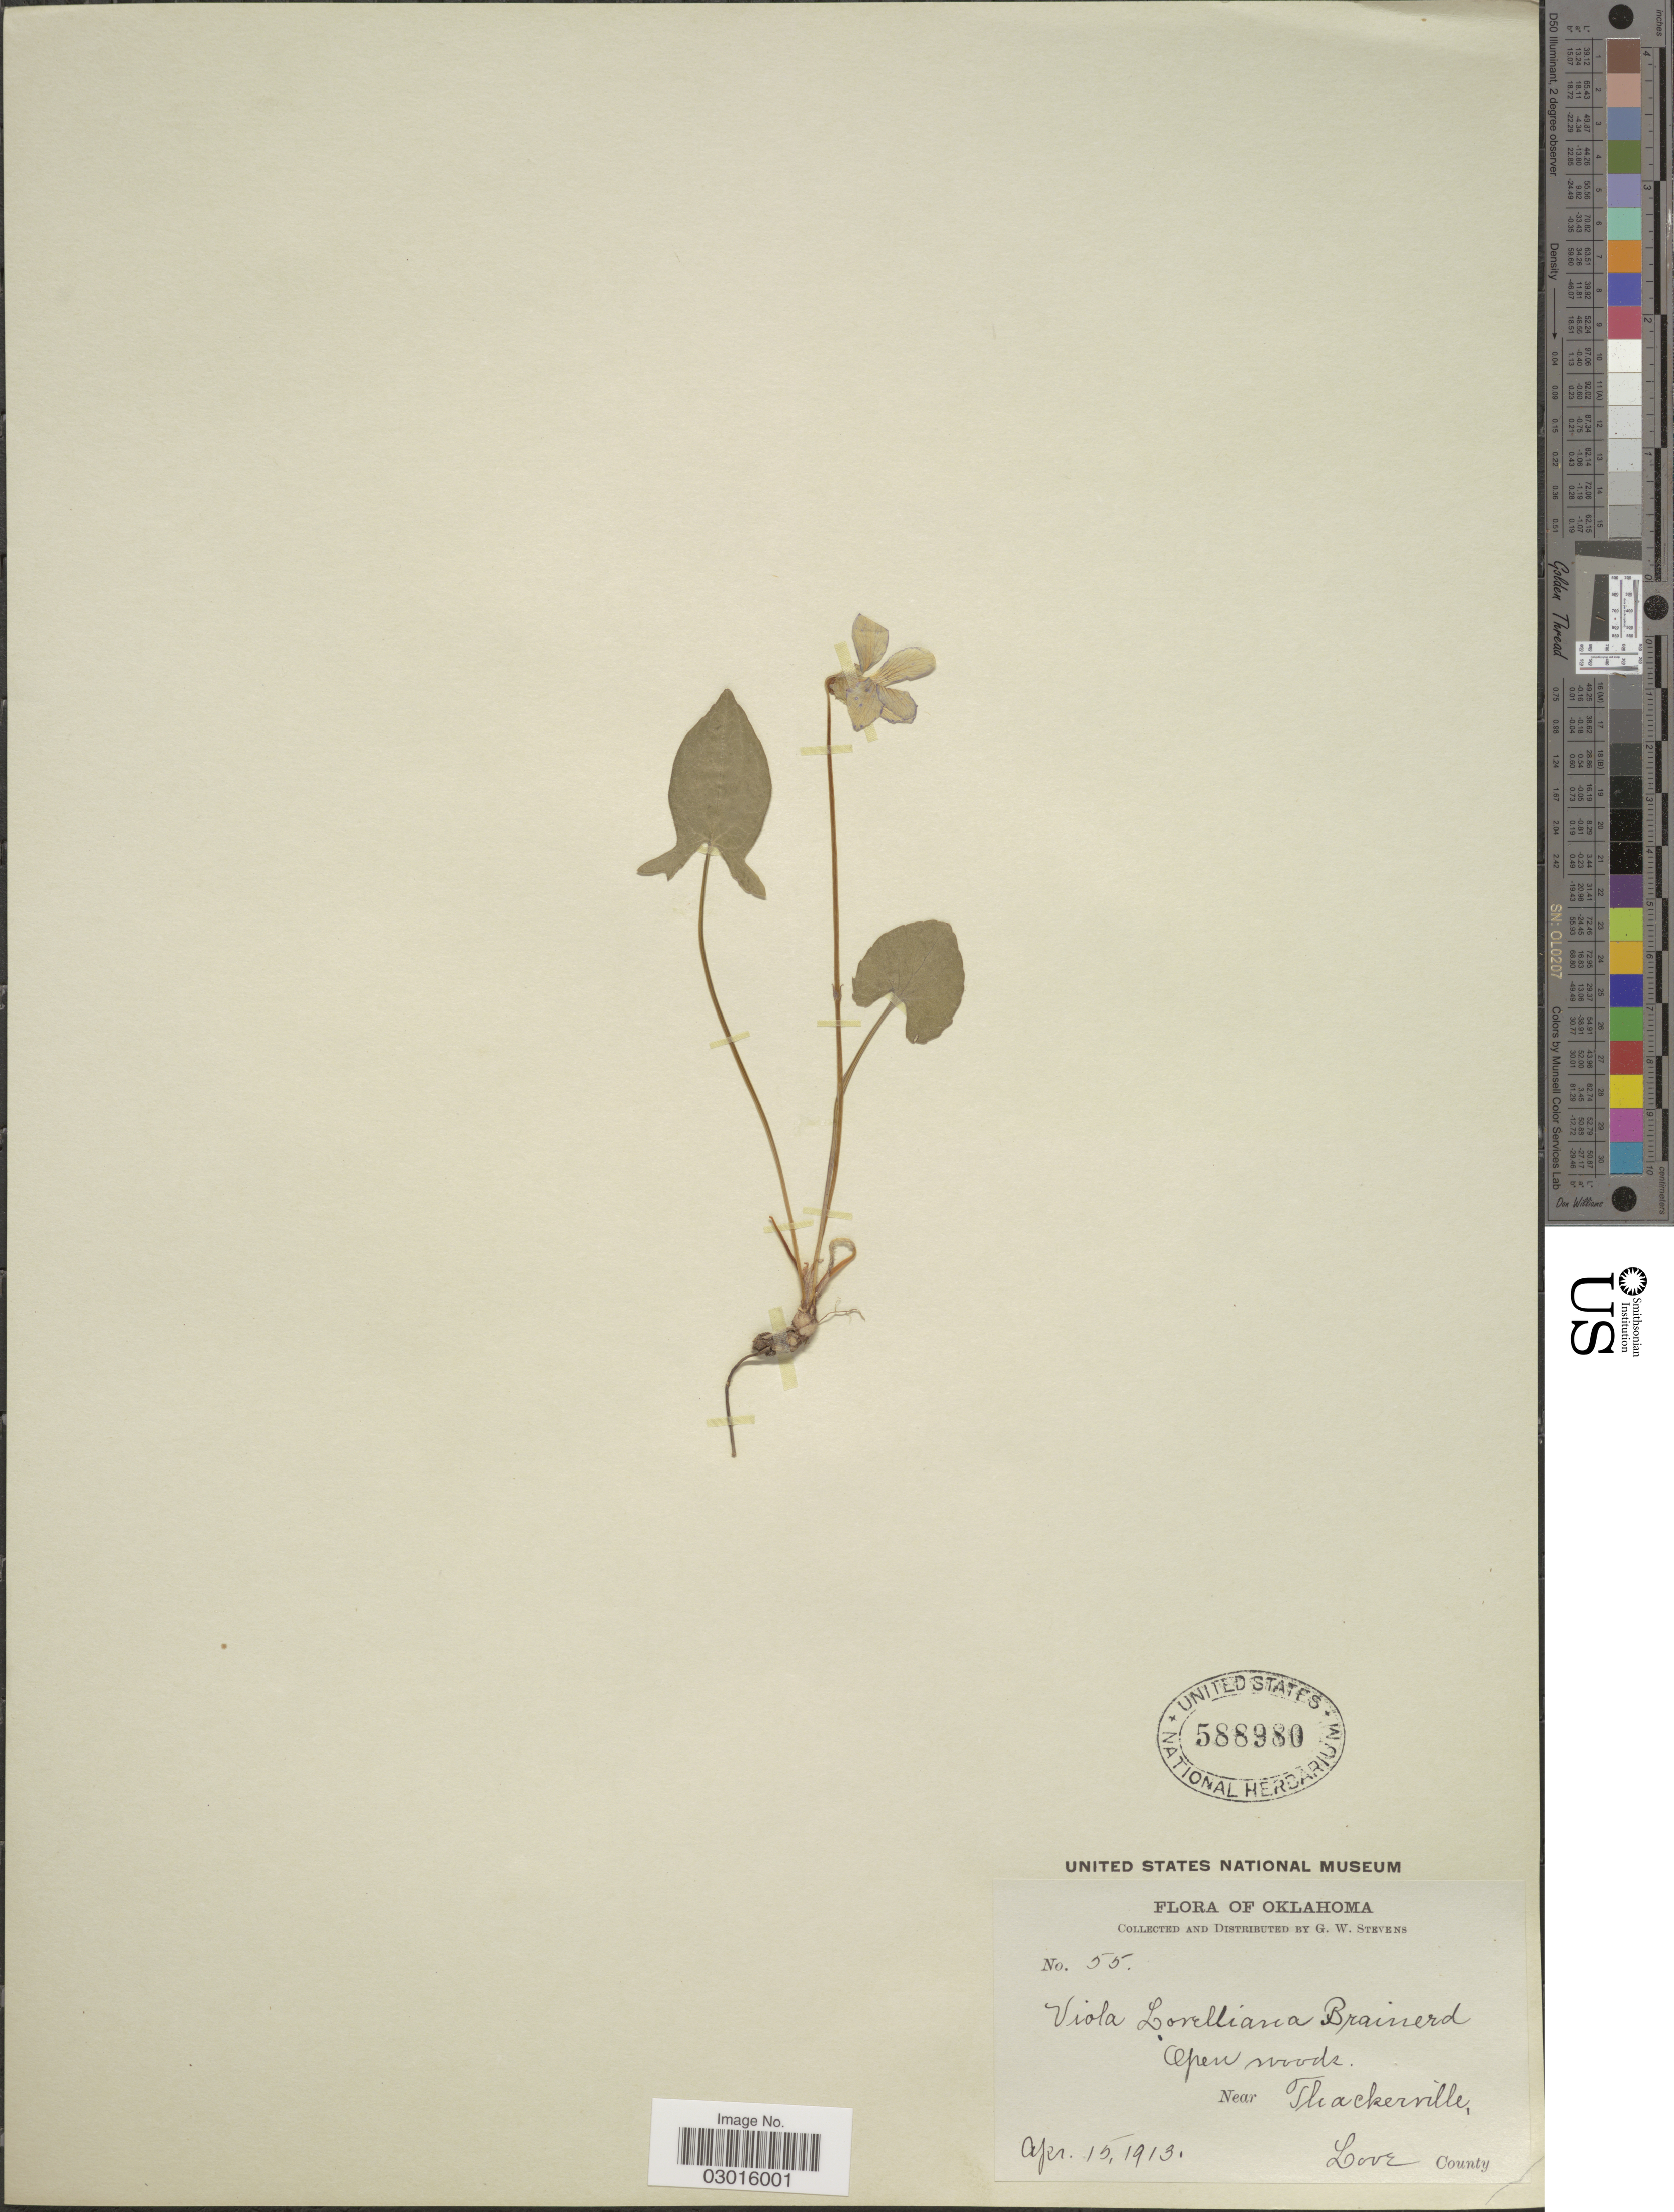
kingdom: Plantae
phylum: Tracheophyta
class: Magnoliopsida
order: Malpighiales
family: Violaceae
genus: Viola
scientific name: Viola lovelliana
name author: Brainerd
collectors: G. W. Stevens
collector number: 55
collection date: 1913-04-15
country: United States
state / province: Oklahoma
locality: Near Thackerville, Love County.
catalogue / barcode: US 588980